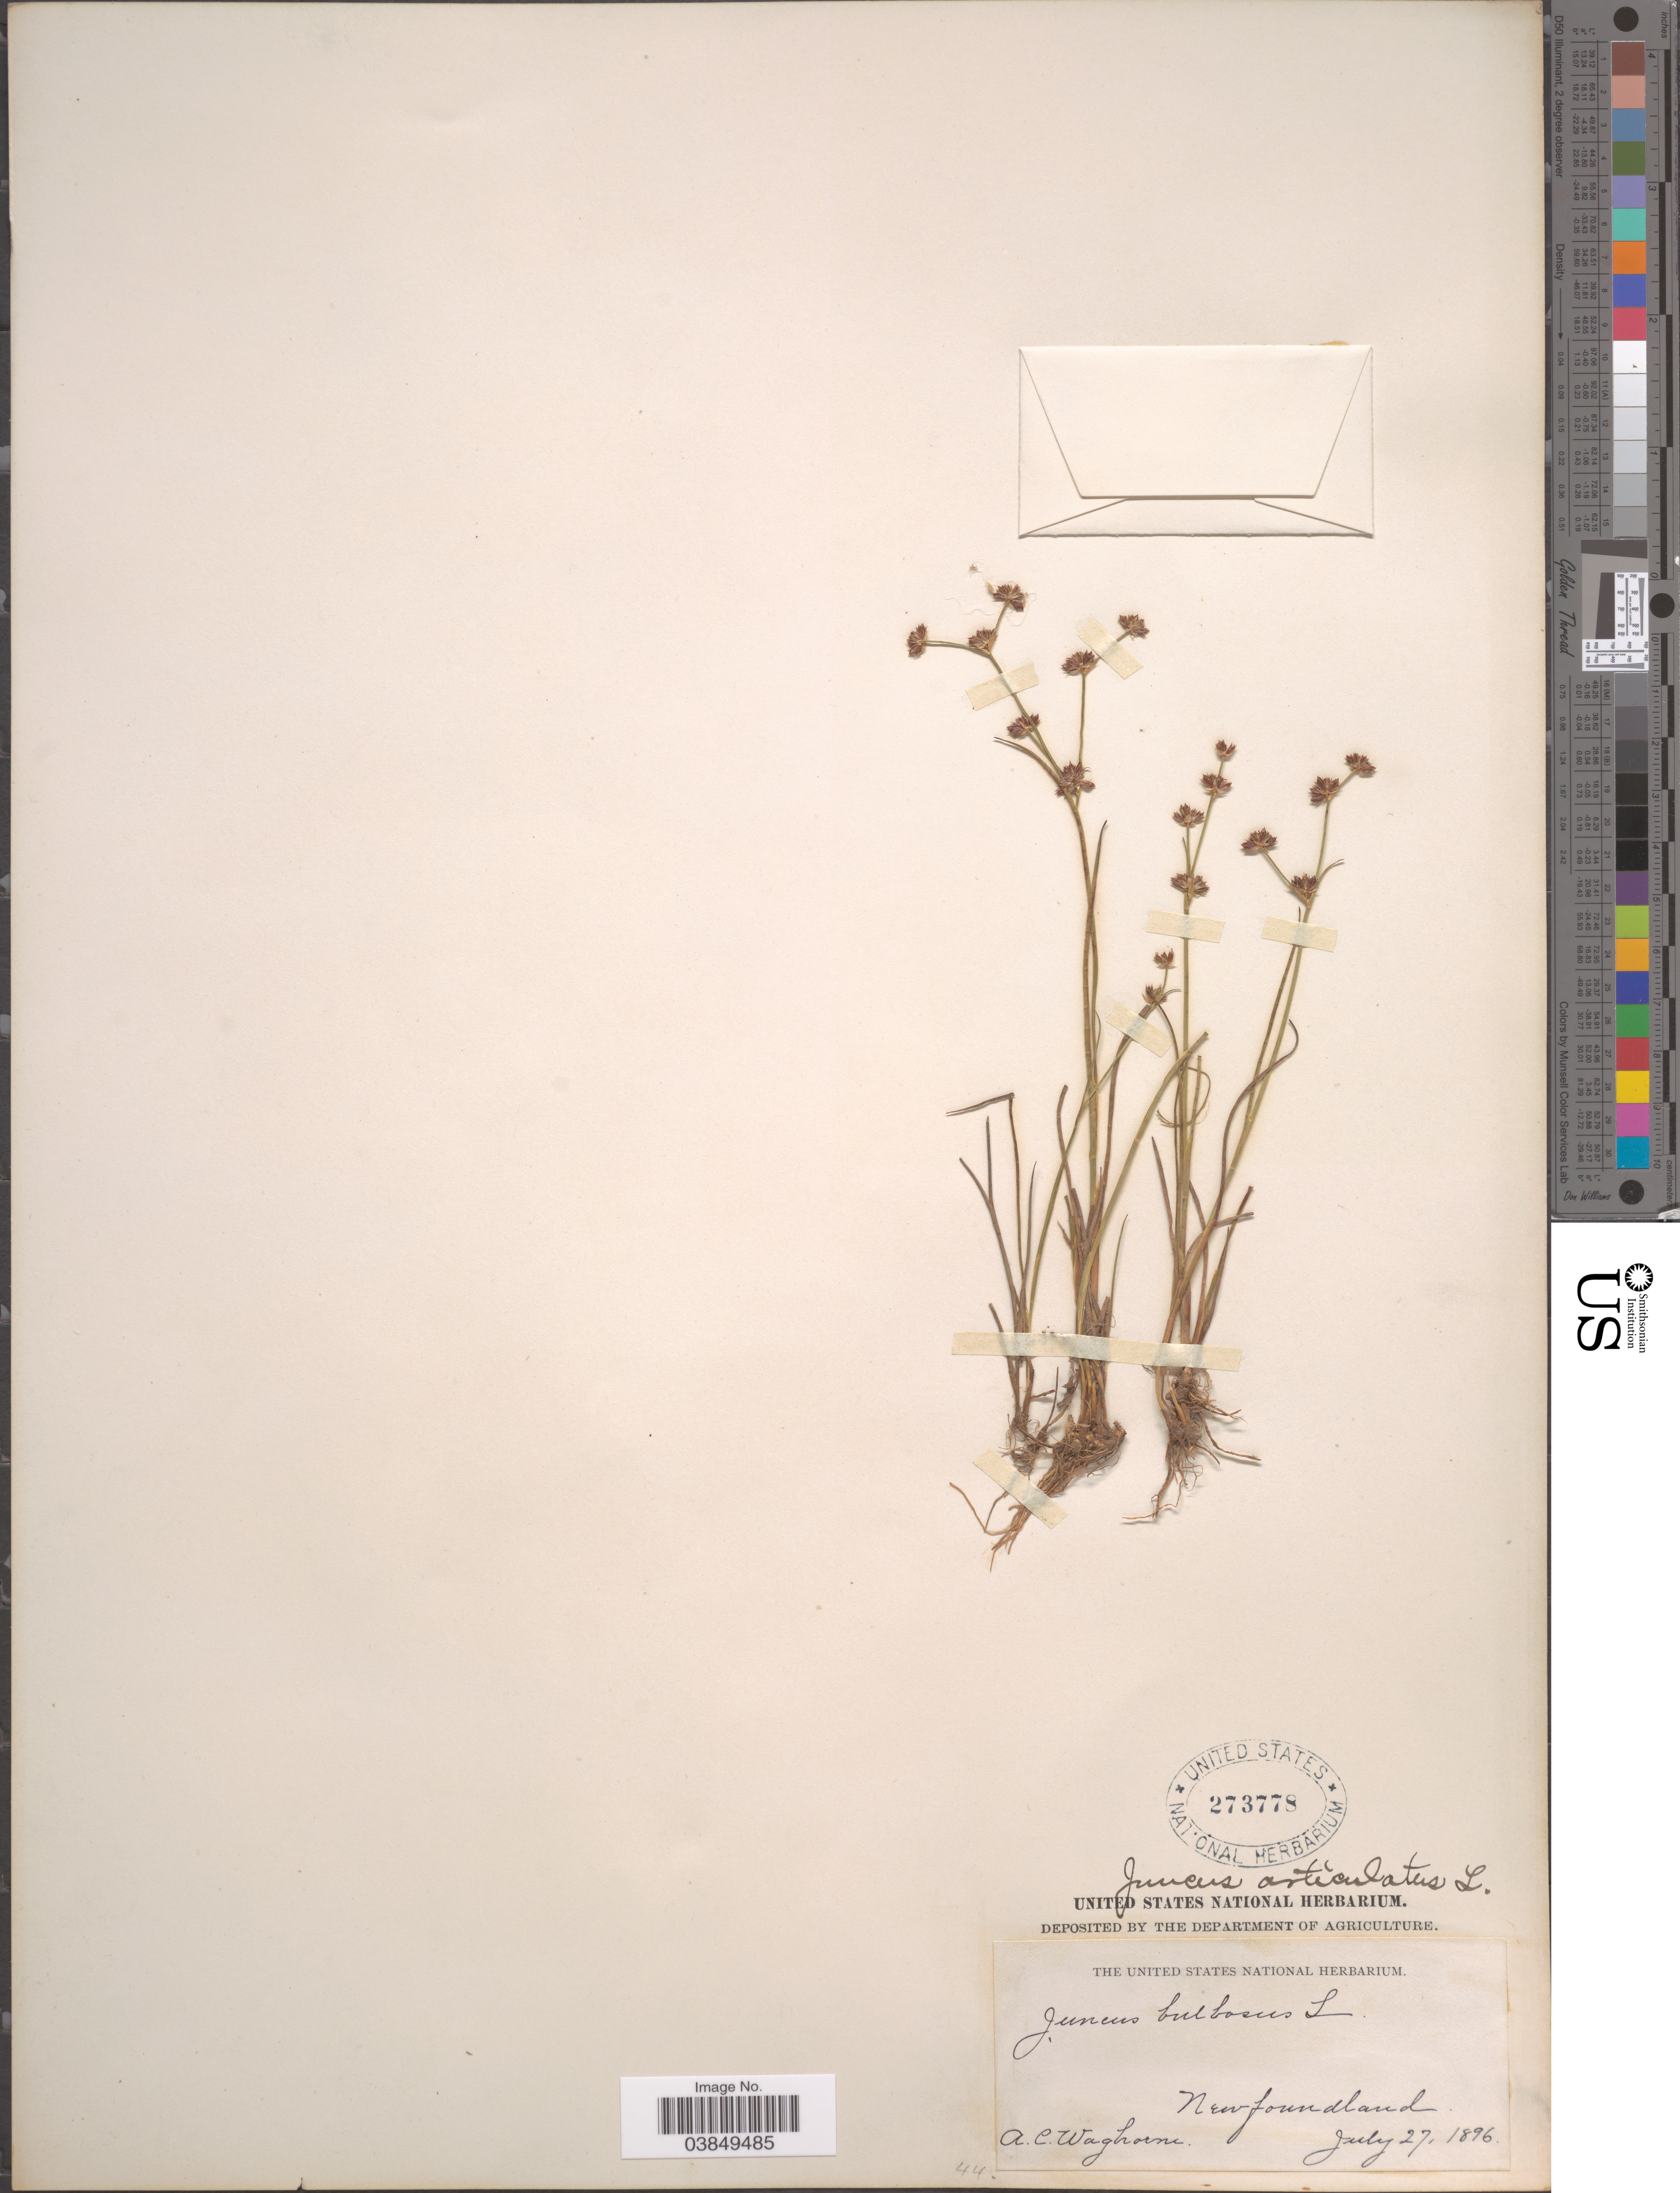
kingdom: Plantae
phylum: Tracheophyta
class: Liliopsida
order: Poales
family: Juncaceae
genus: Juncus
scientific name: Juncus articulatus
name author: L.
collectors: A. Waghorne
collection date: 1896-07-27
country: Canada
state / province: Newfoundland and Labrador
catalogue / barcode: US 273778